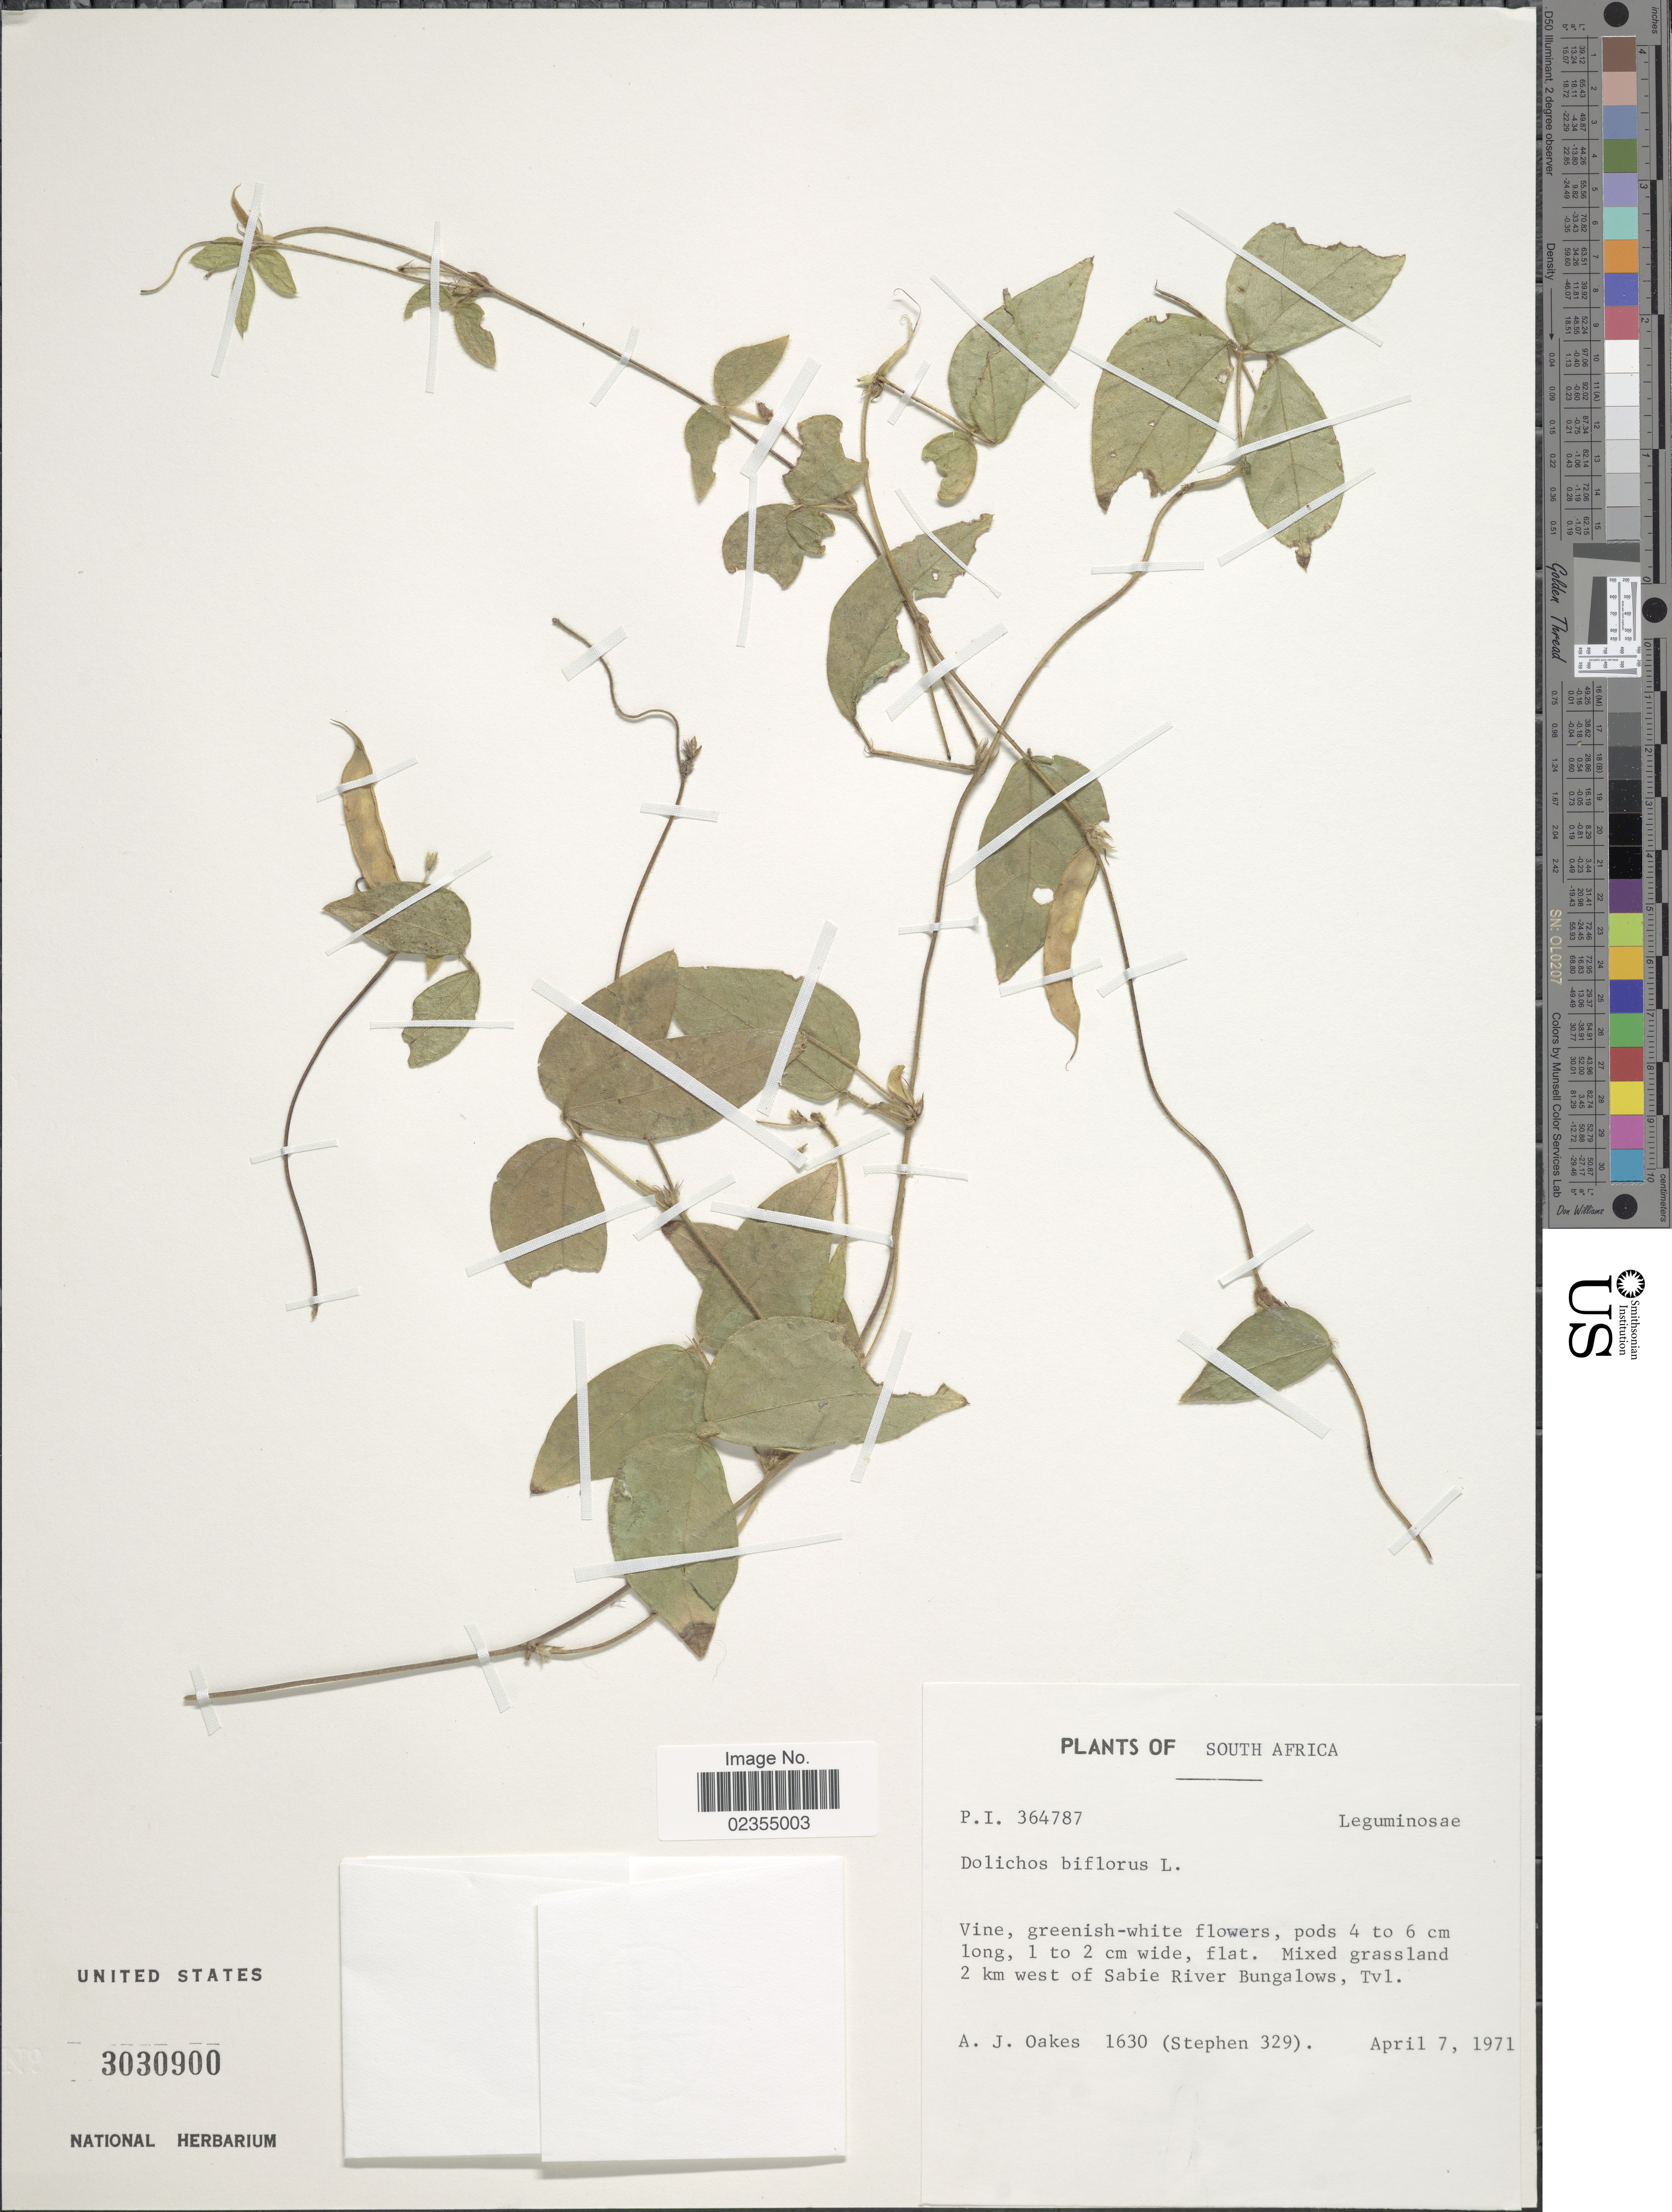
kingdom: Plantae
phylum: Tracheophyta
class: Magnoliopsida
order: Fabales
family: Fabaceae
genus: Macrotyloma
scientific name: Macrotyloma biflorum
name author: (Schum. & Thonn.) Hepper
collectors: A. Oakes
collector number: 1630 / Stephen 329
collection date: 1971-04-07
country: South Africa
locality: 2 km west of Sabie River Bungalows, Tvl.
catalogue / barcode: US 3030900